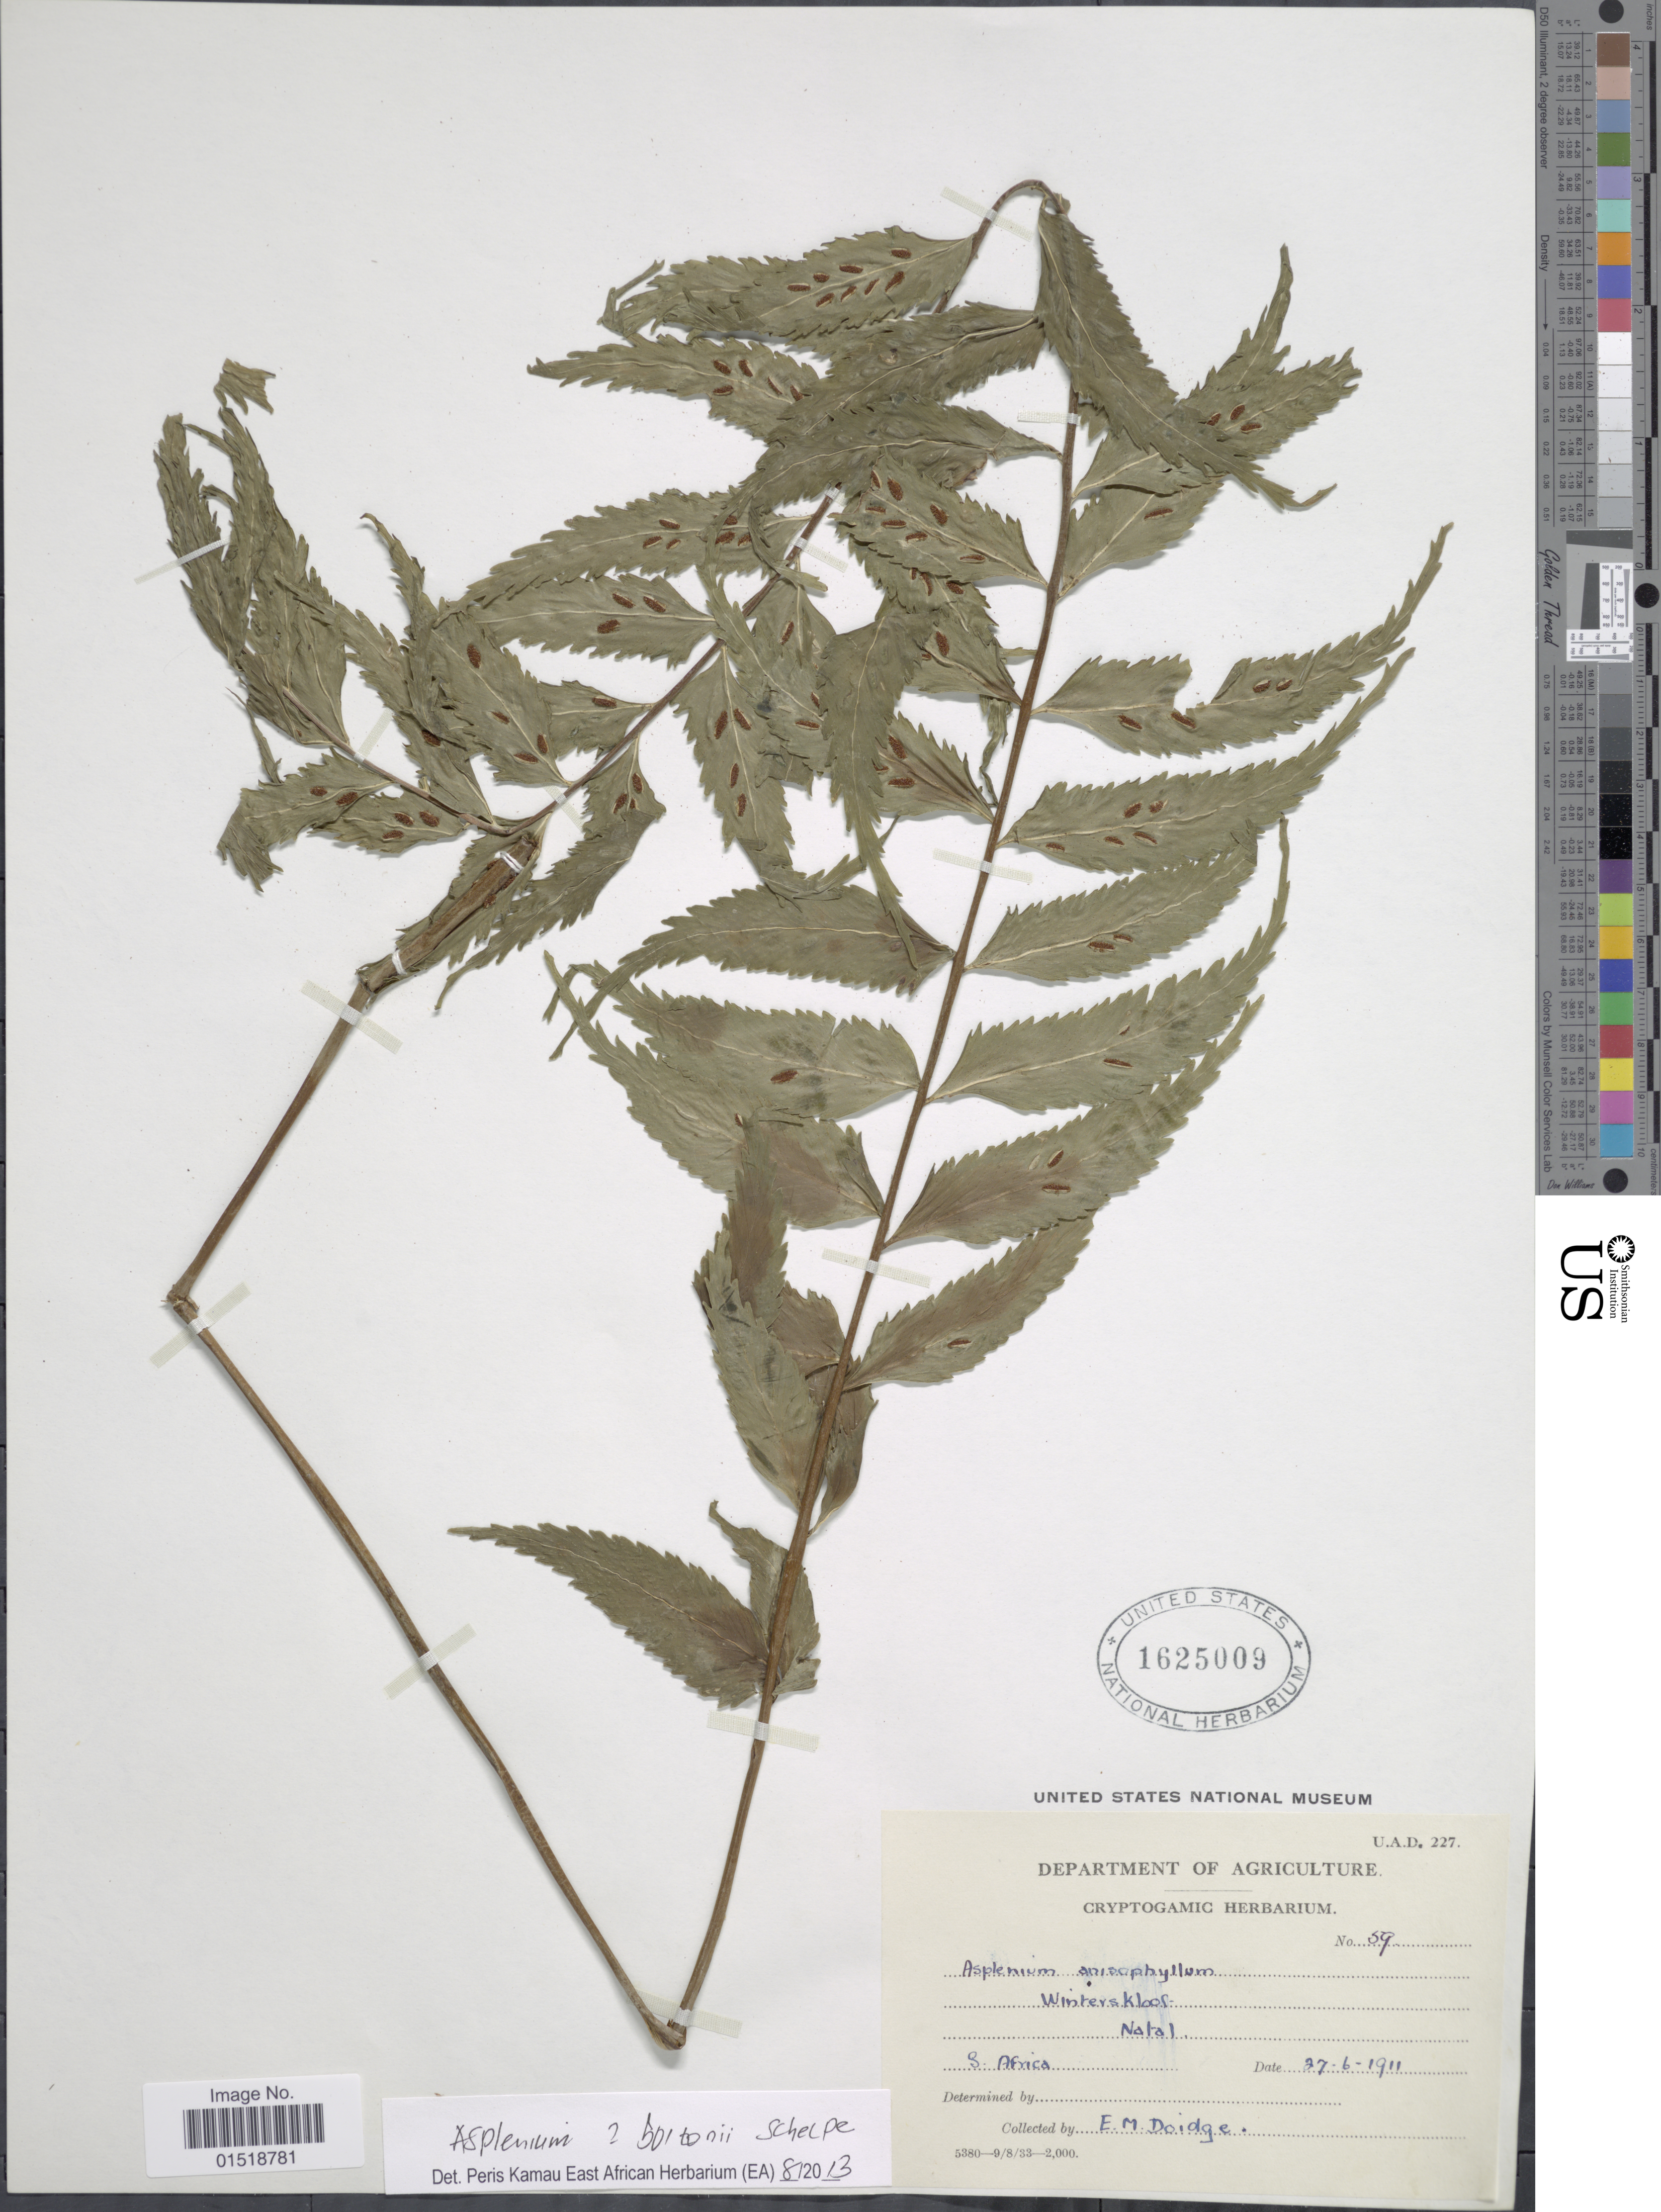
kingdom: Plantae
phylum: Tracheophyta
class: Polypodiopsida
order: Polypodiales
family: Aspleniaceae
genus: Asplenium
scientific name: Asplenium boltonii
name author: Hook. ex Schelpe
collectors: E. Doidge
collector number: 59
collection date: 1911-06-27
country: South Africa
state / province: KwaZulu-Natal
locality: Winterskloof, Natal.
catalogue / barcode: US 1625009